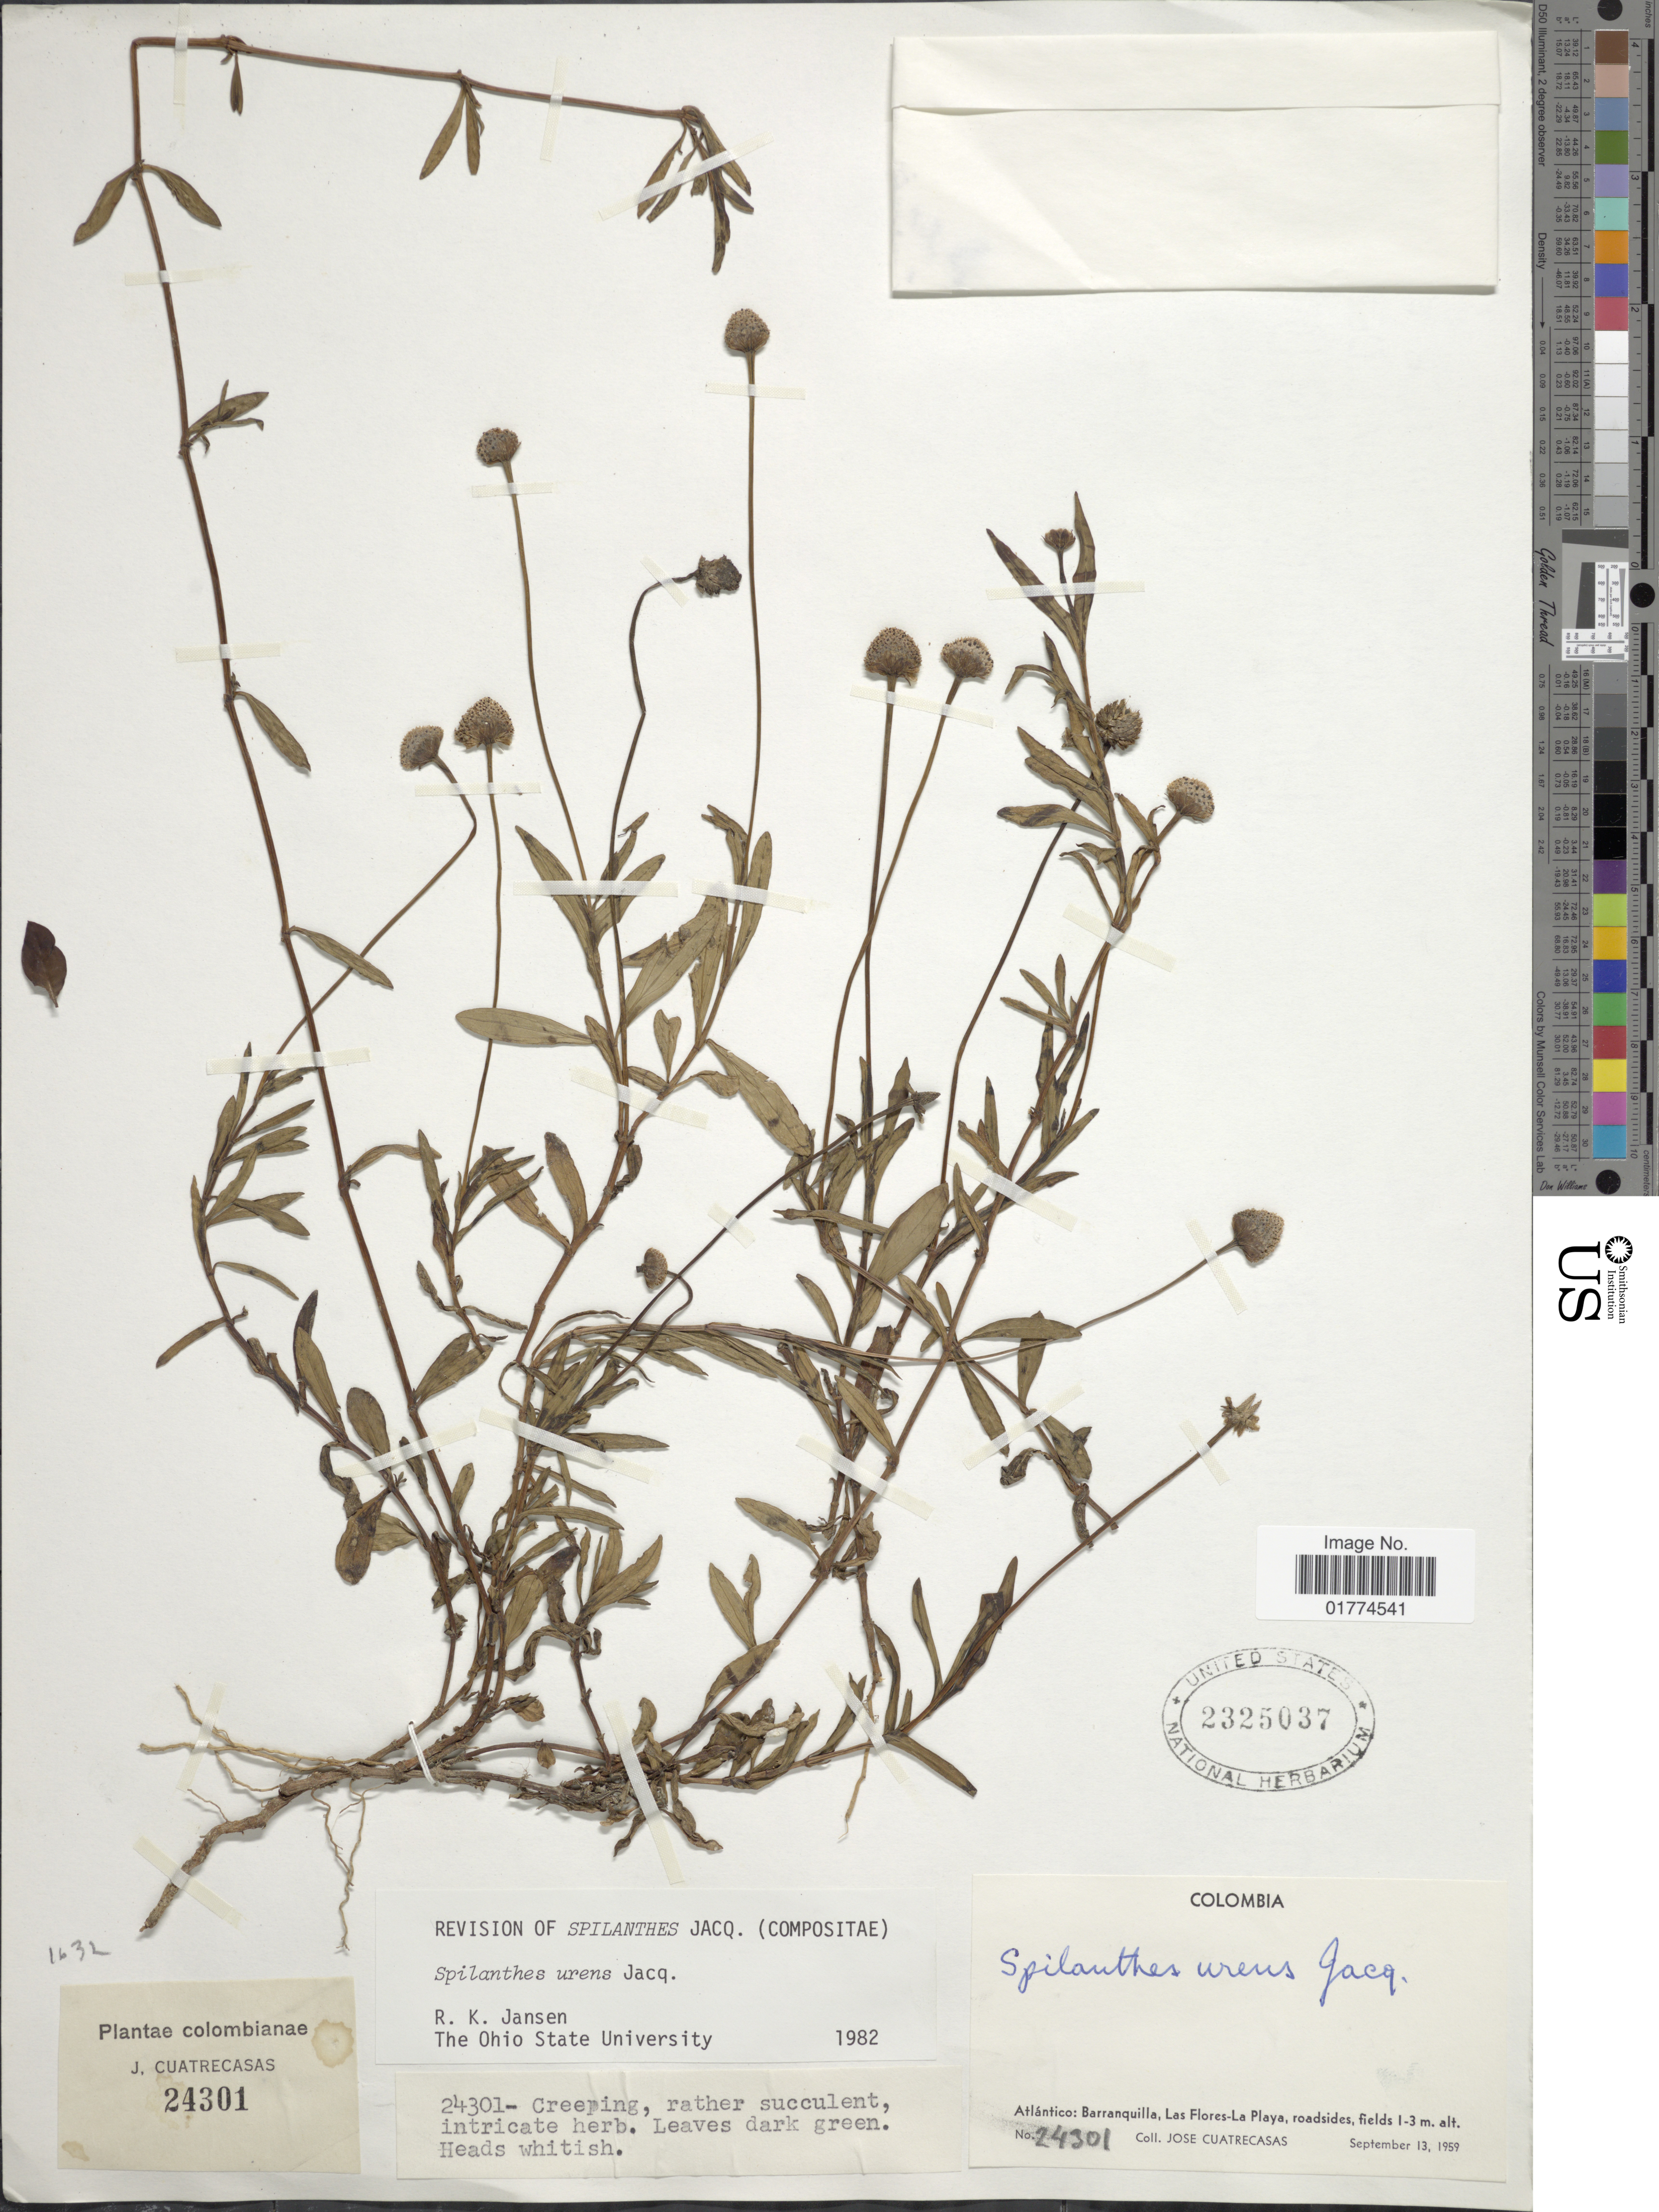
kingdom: Plantae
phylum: Tracheophyta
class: Magnoliopsida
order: Asterales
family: Asteraceae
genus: Spilanthes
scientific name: Spilanthes urens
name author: Jacq.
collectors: J. Cuatrecasas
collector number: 24301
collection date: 1959-09-13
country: Colombia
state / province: Atlántico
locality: Barranquilla, Las Flores-La Playa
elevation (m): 1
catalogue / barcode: US 2325037